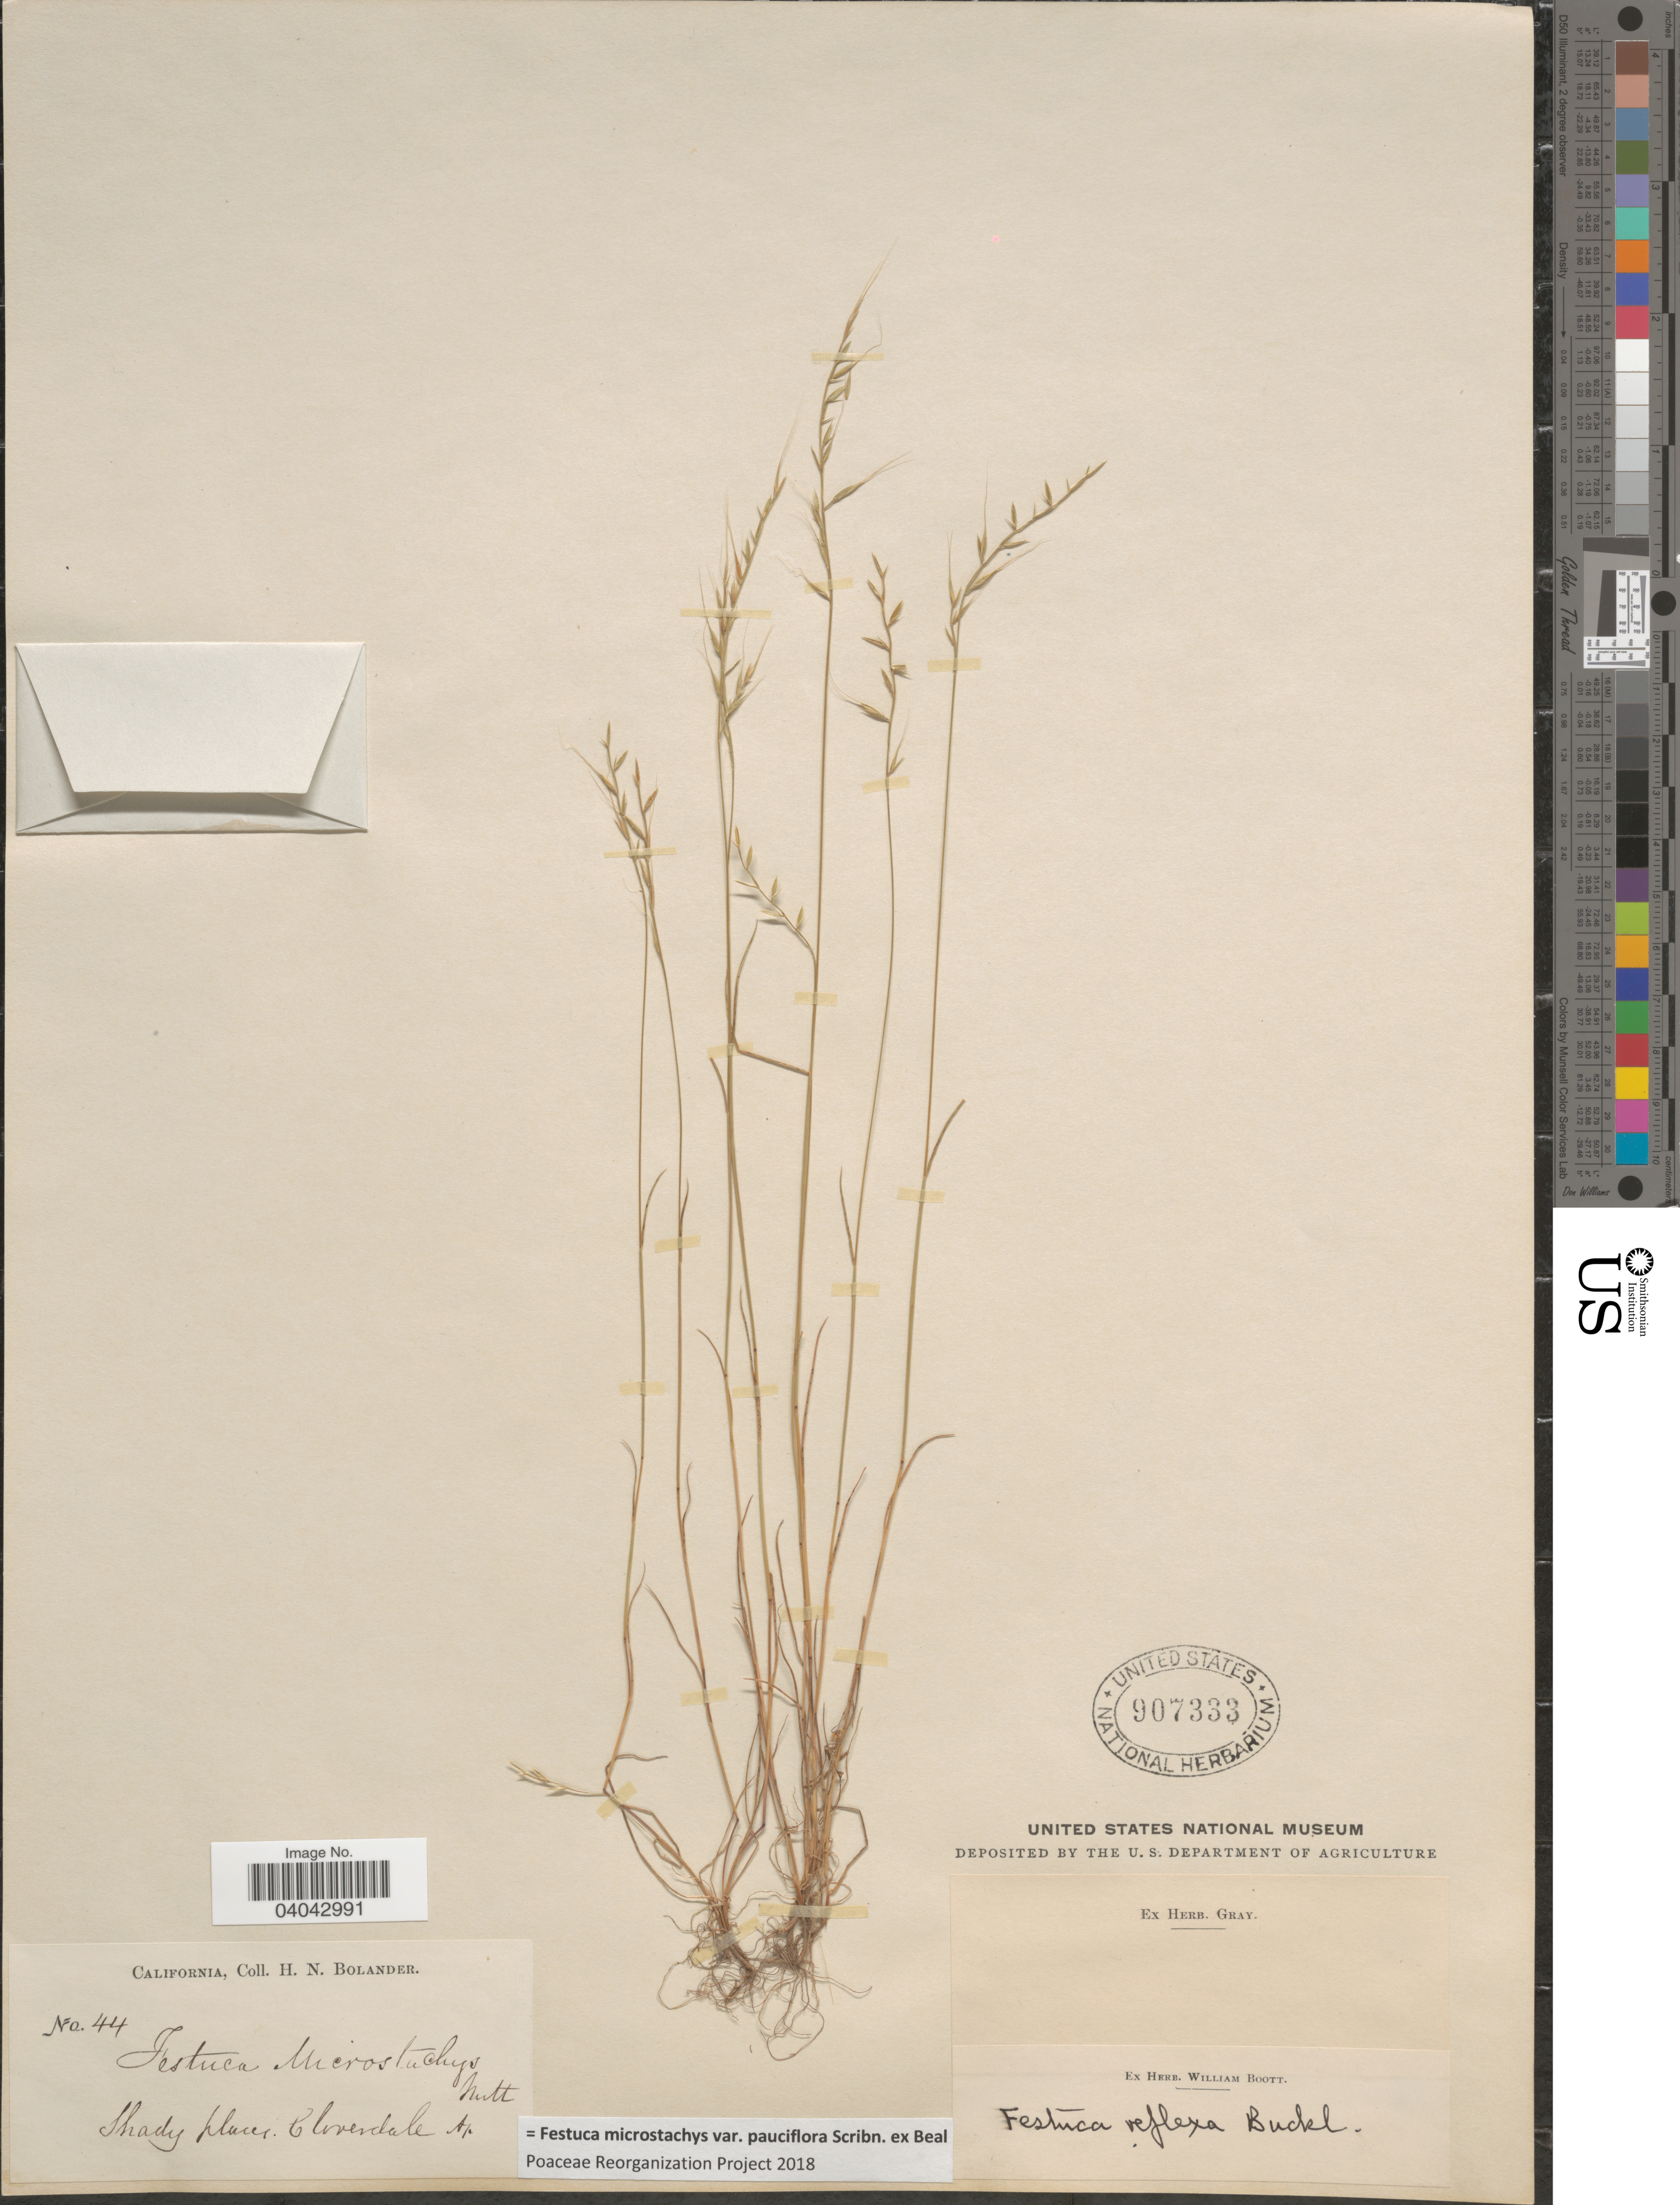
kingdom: Plantae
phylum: Tracheophyta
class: Liliopsida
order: Poales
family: Poaceae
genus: Festuca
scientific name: Festuca microstachys var. pauciflora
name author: Scribn. ex W.J. Beal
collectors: H. Bolander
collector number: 44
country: United States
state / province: California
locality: Shady places Cloverdale Ap.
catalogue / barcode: US 907333